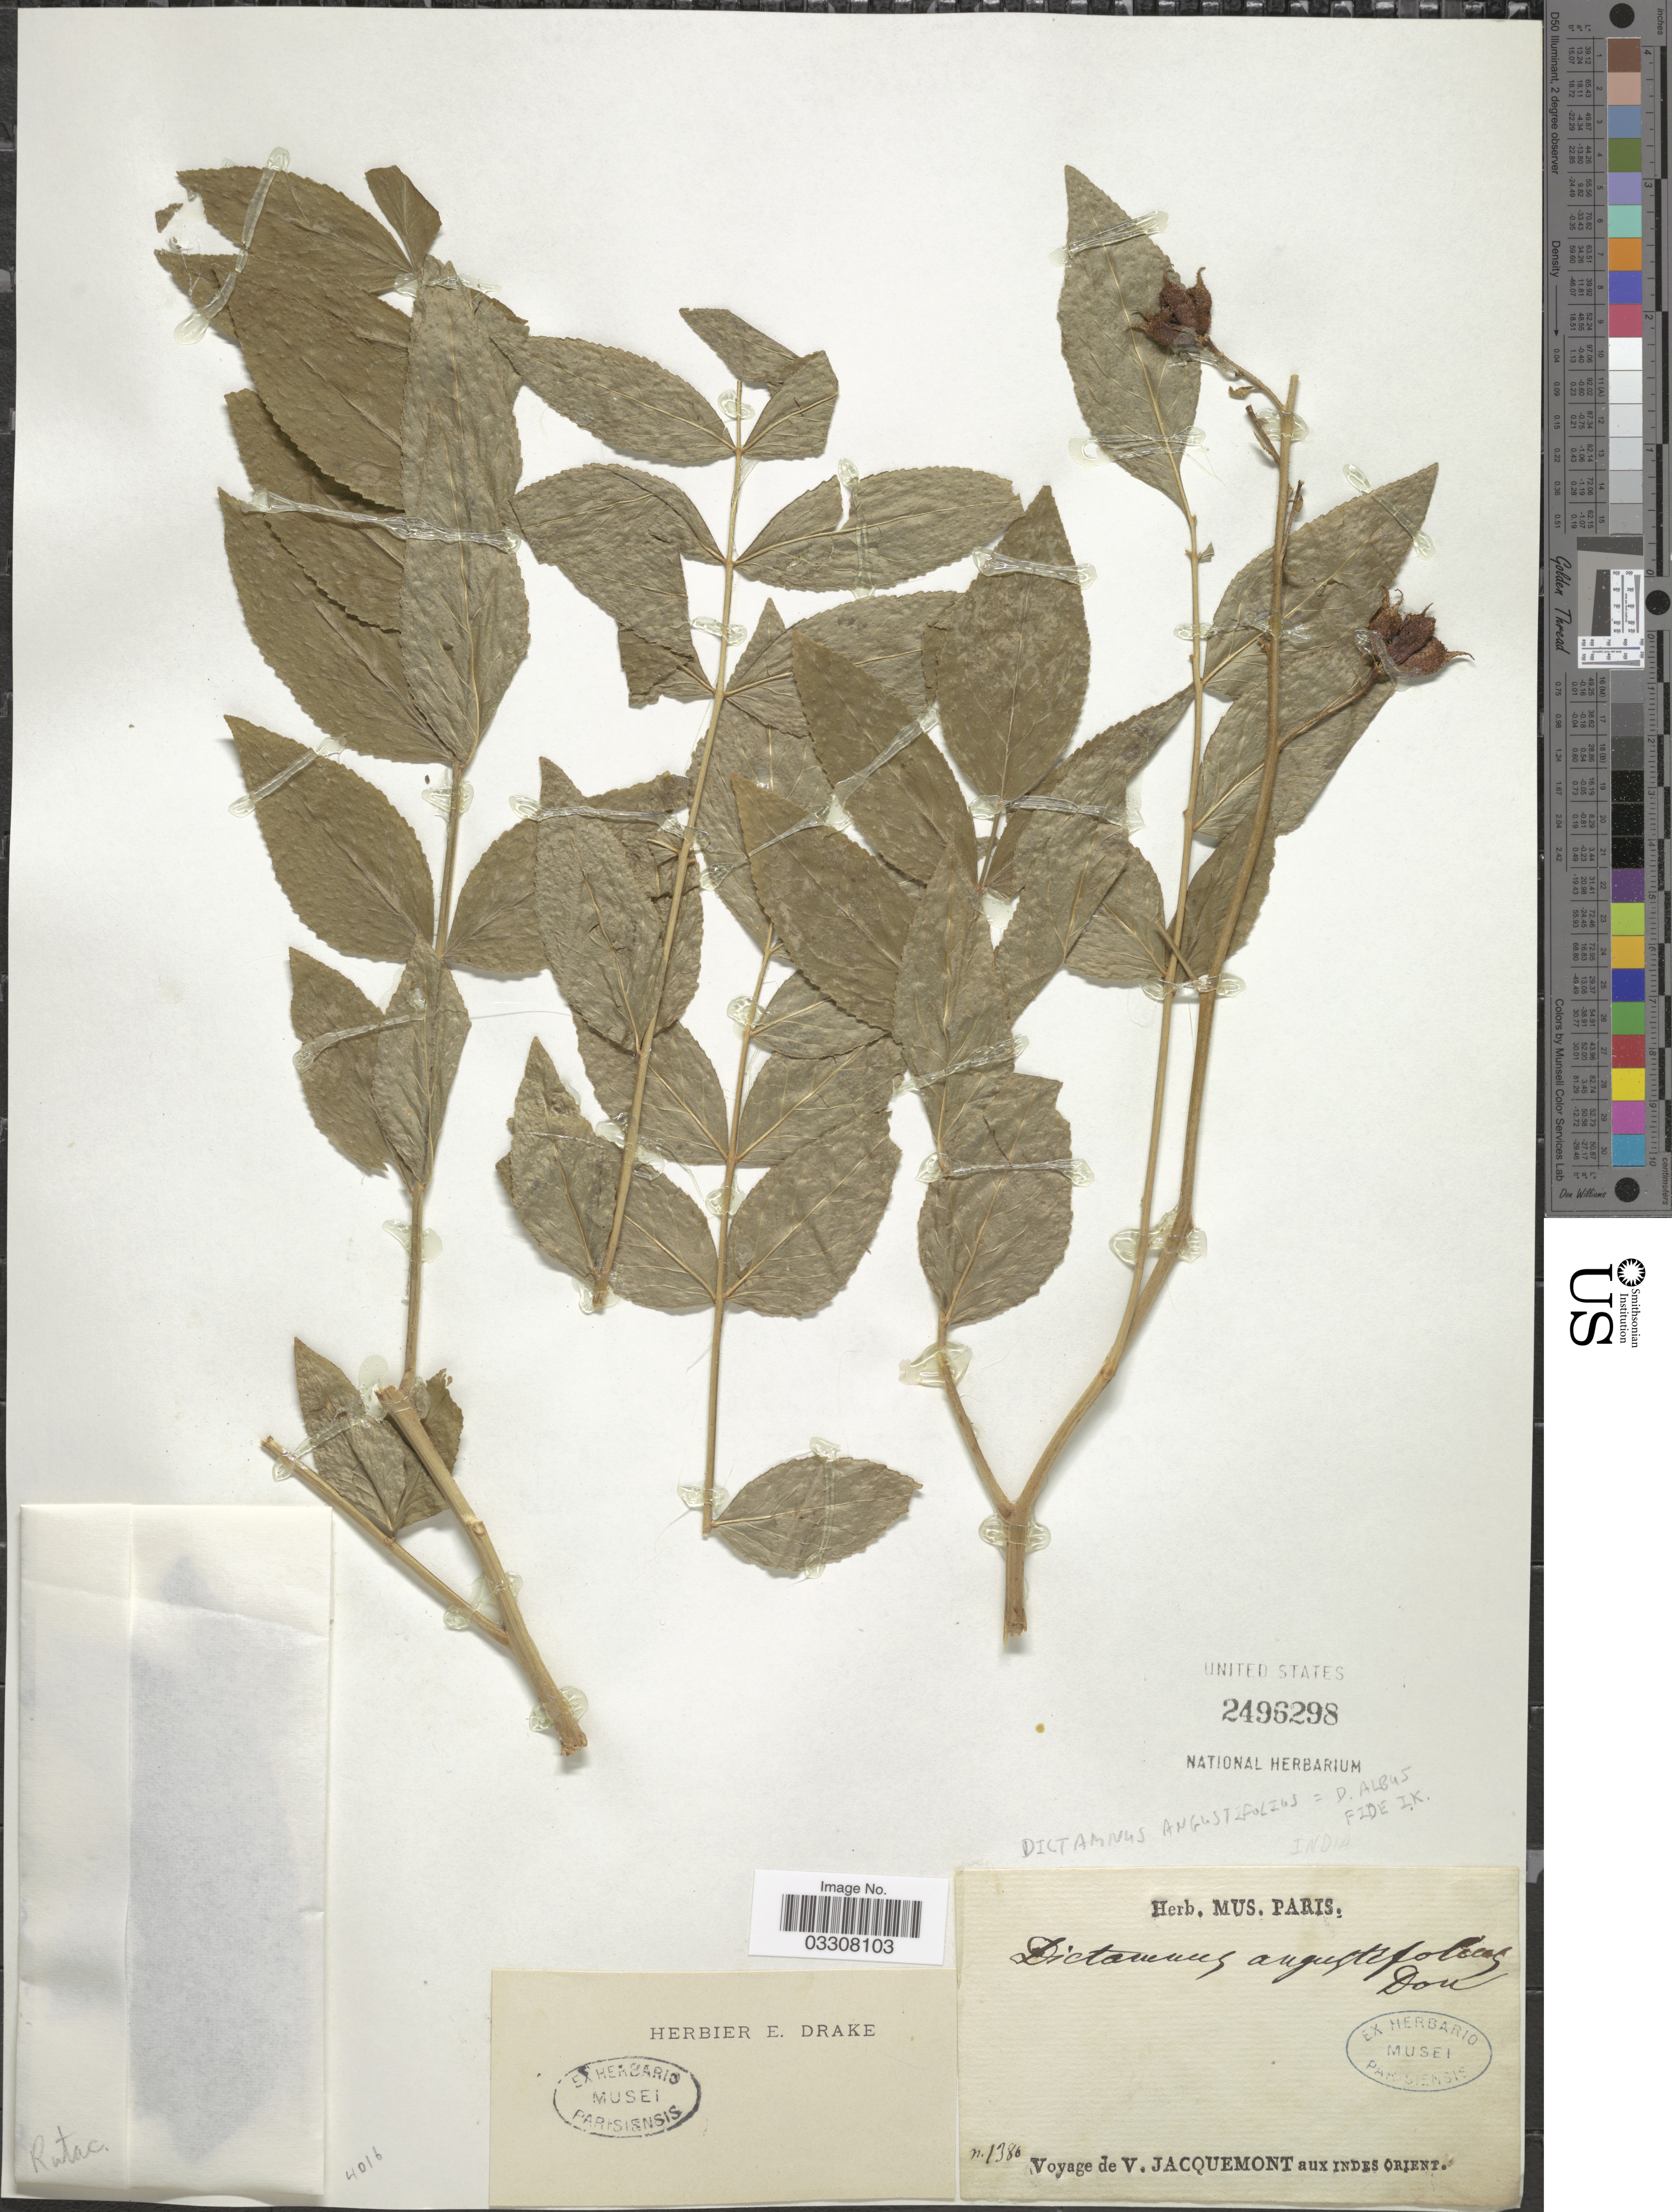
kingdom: Plantae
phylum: Tracheophyta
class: Magnoliopsida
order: Sapindales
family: Rutaceae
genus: Dictamnus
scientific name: Dictamnus albus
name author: L.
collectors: V. Jacquemont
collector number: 1386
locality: Indes Orient.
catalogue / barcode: US 2496298